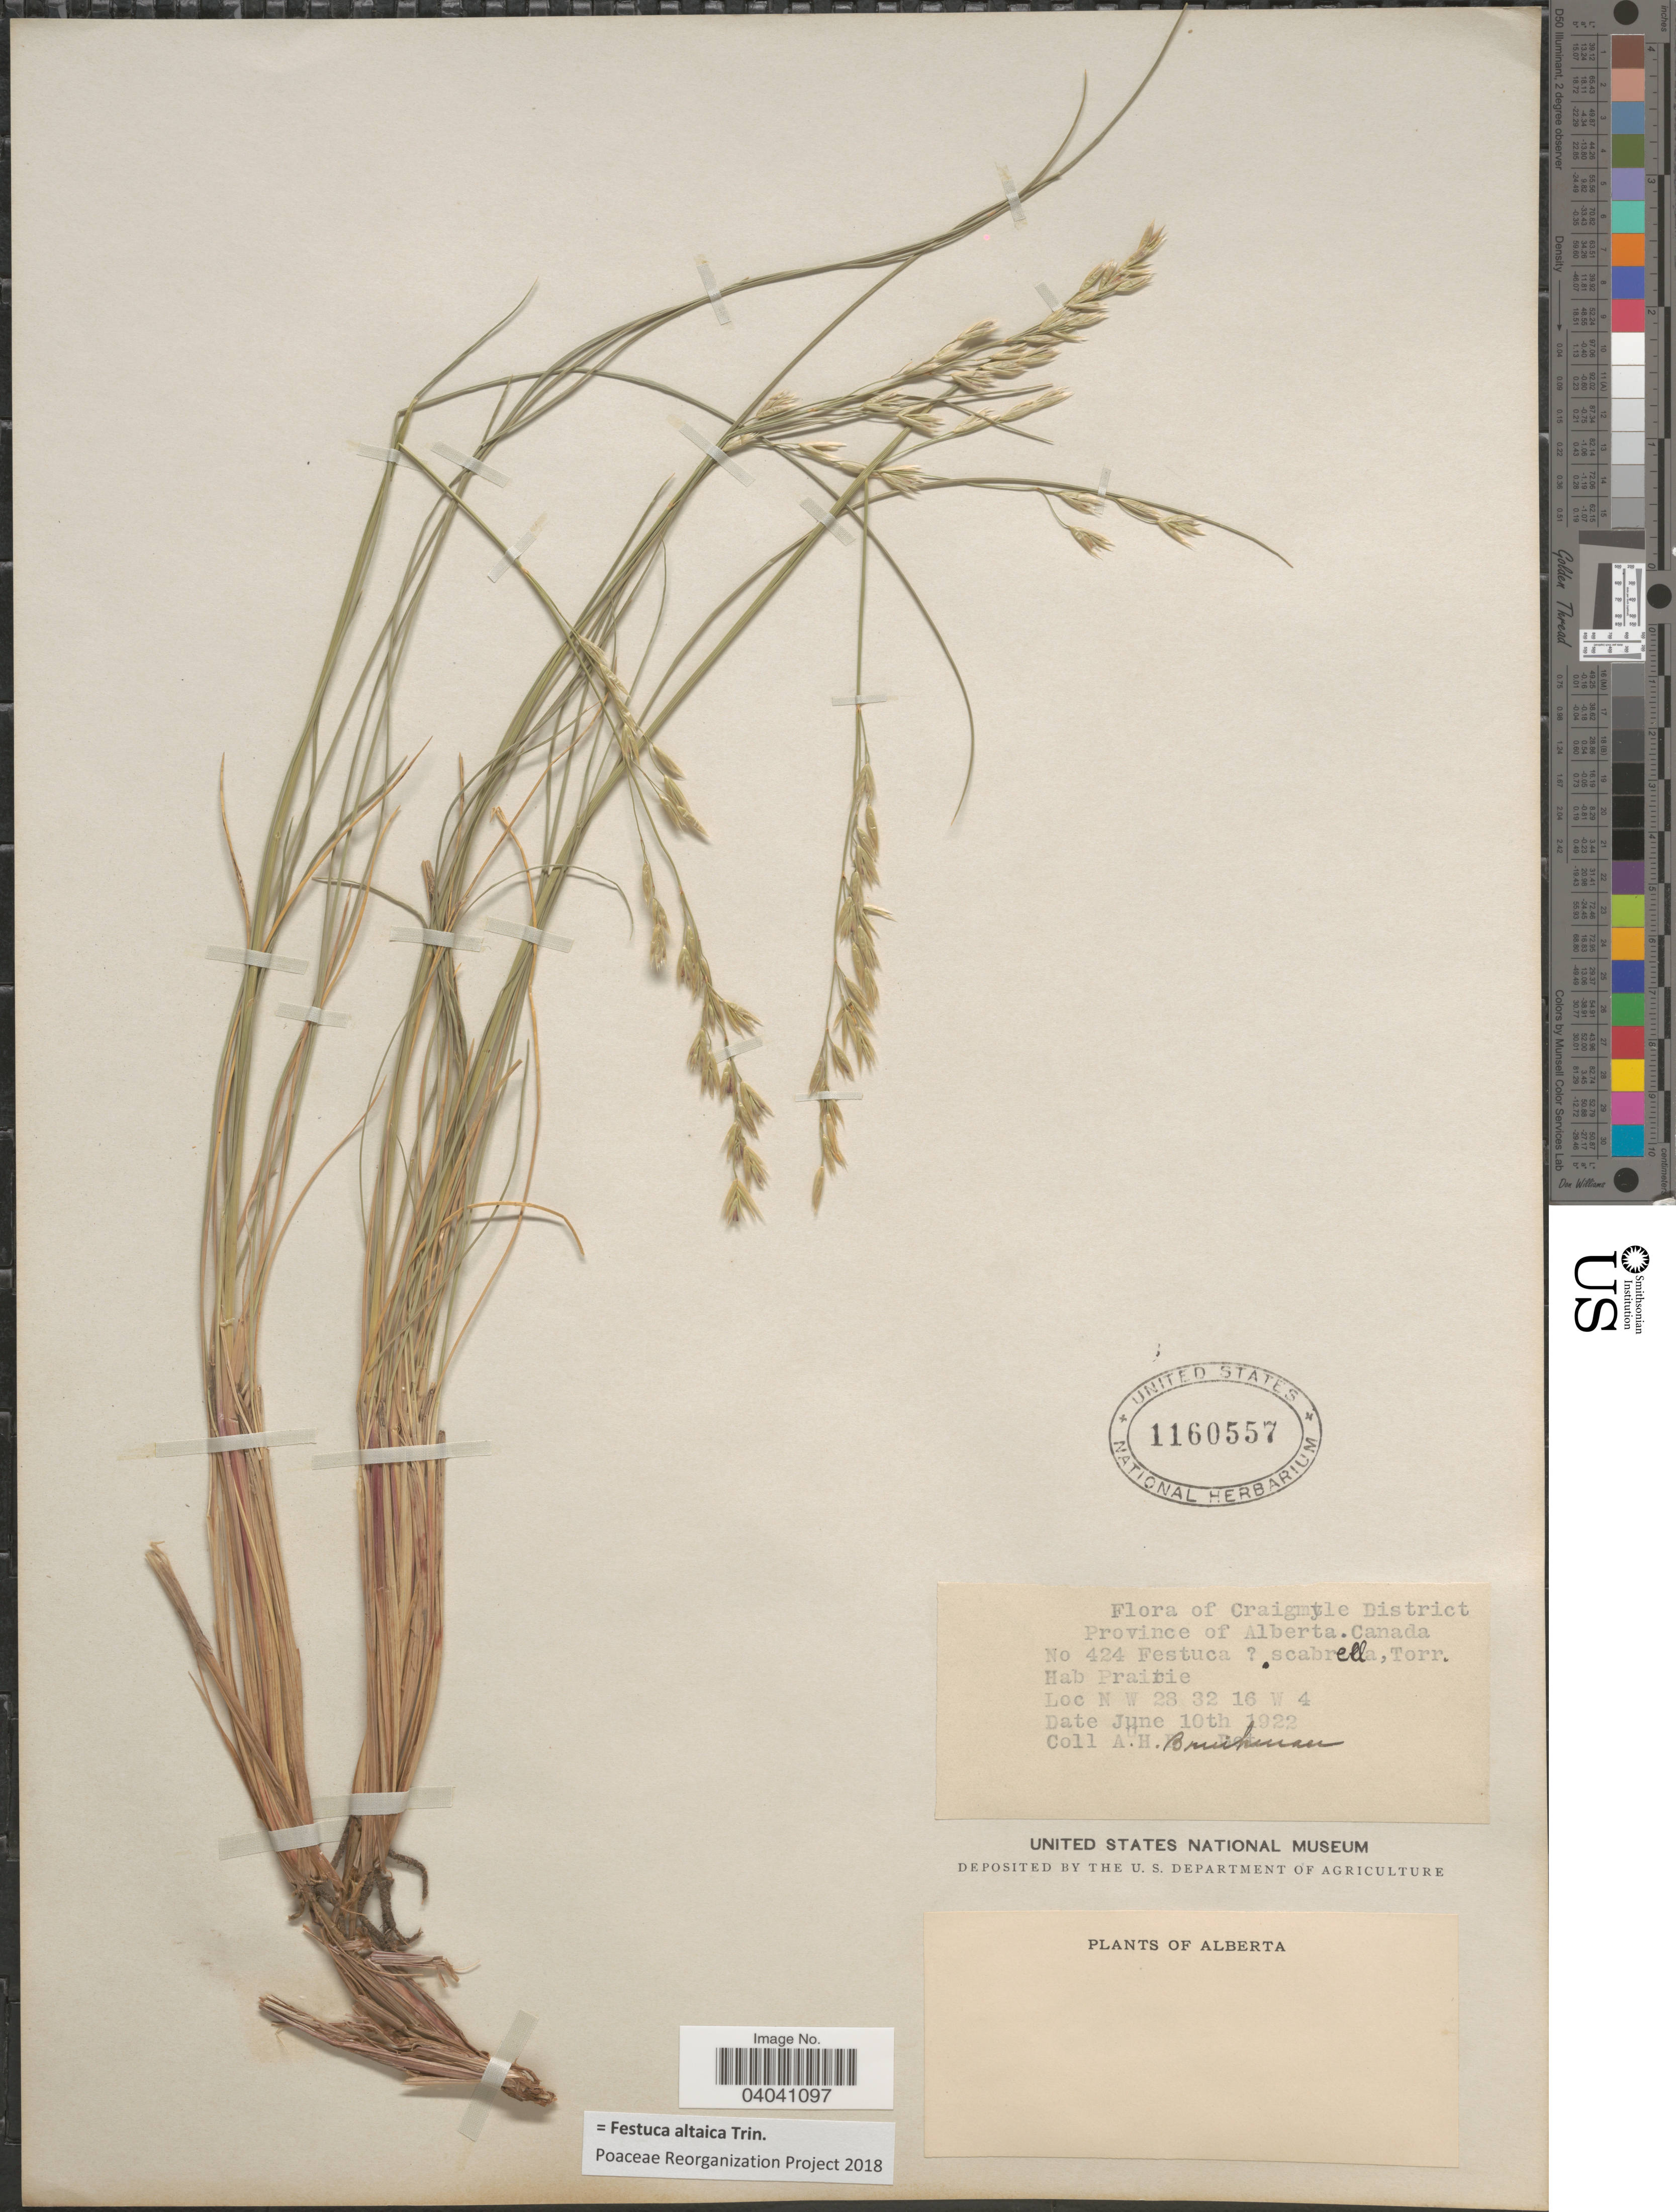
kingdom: Plantae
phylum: Tracheophyta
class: Liliopsida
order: Poales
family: Poaceae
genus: Festuca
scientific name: Festuca altaica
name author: Trin.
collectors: A. Brinkman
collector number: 424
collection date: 1922-06-10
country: Canada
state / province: Alberta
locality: Craigmyle District. N W 28 32 16 W 4.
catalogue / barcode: US 1160557